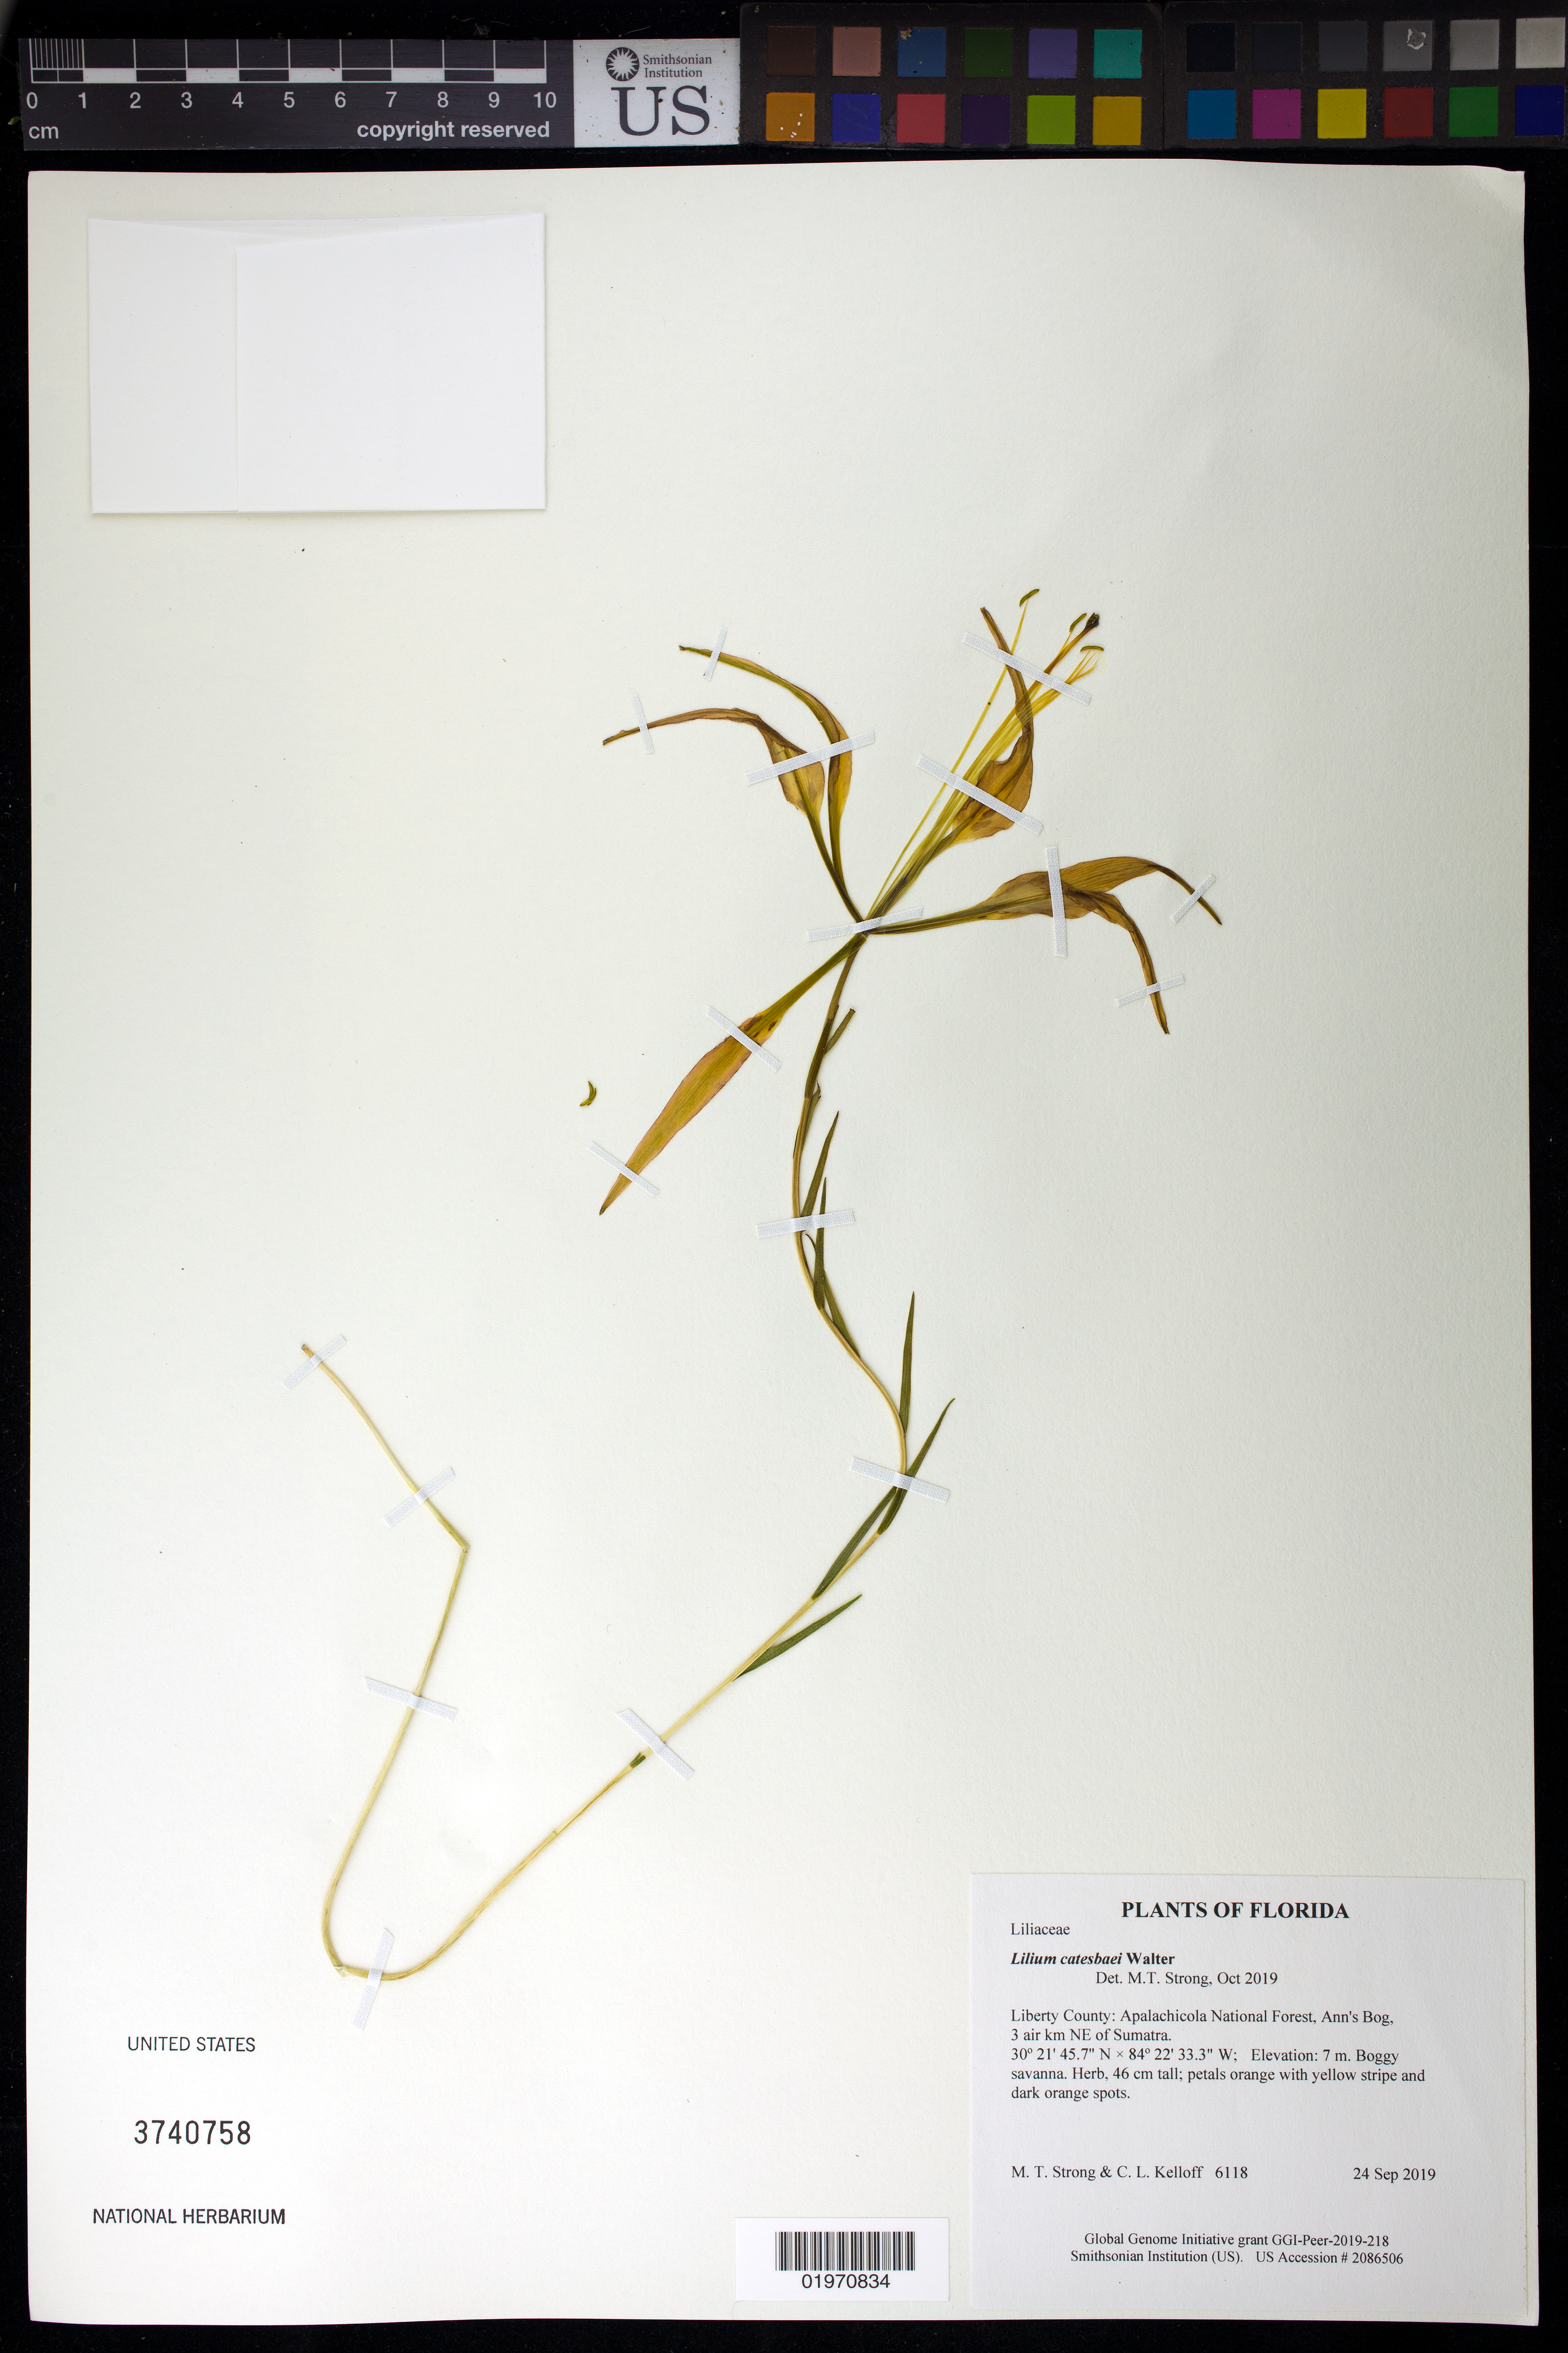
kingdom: Plantae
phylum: Tracheophyta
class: Liliopsida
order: Liliales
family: Liliaceae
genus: Lilium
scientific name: Lilium catesbaei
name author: Walter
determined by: Strong, Mark T., (BOT), Smithsonian Institution - National Museum of Natural History (UNITED STATES)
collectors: M. T. Strong & C. L. Kelloff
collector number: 6118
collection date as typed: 24 Sep 2019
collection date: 2019-09-24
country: United States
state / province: Florida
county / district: Liberty County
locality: Apalachicola National Forest, Ann's Bog, 3 air km NE of Sumatra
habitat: Boggy savanna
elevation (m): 7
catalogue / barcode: US 3740758